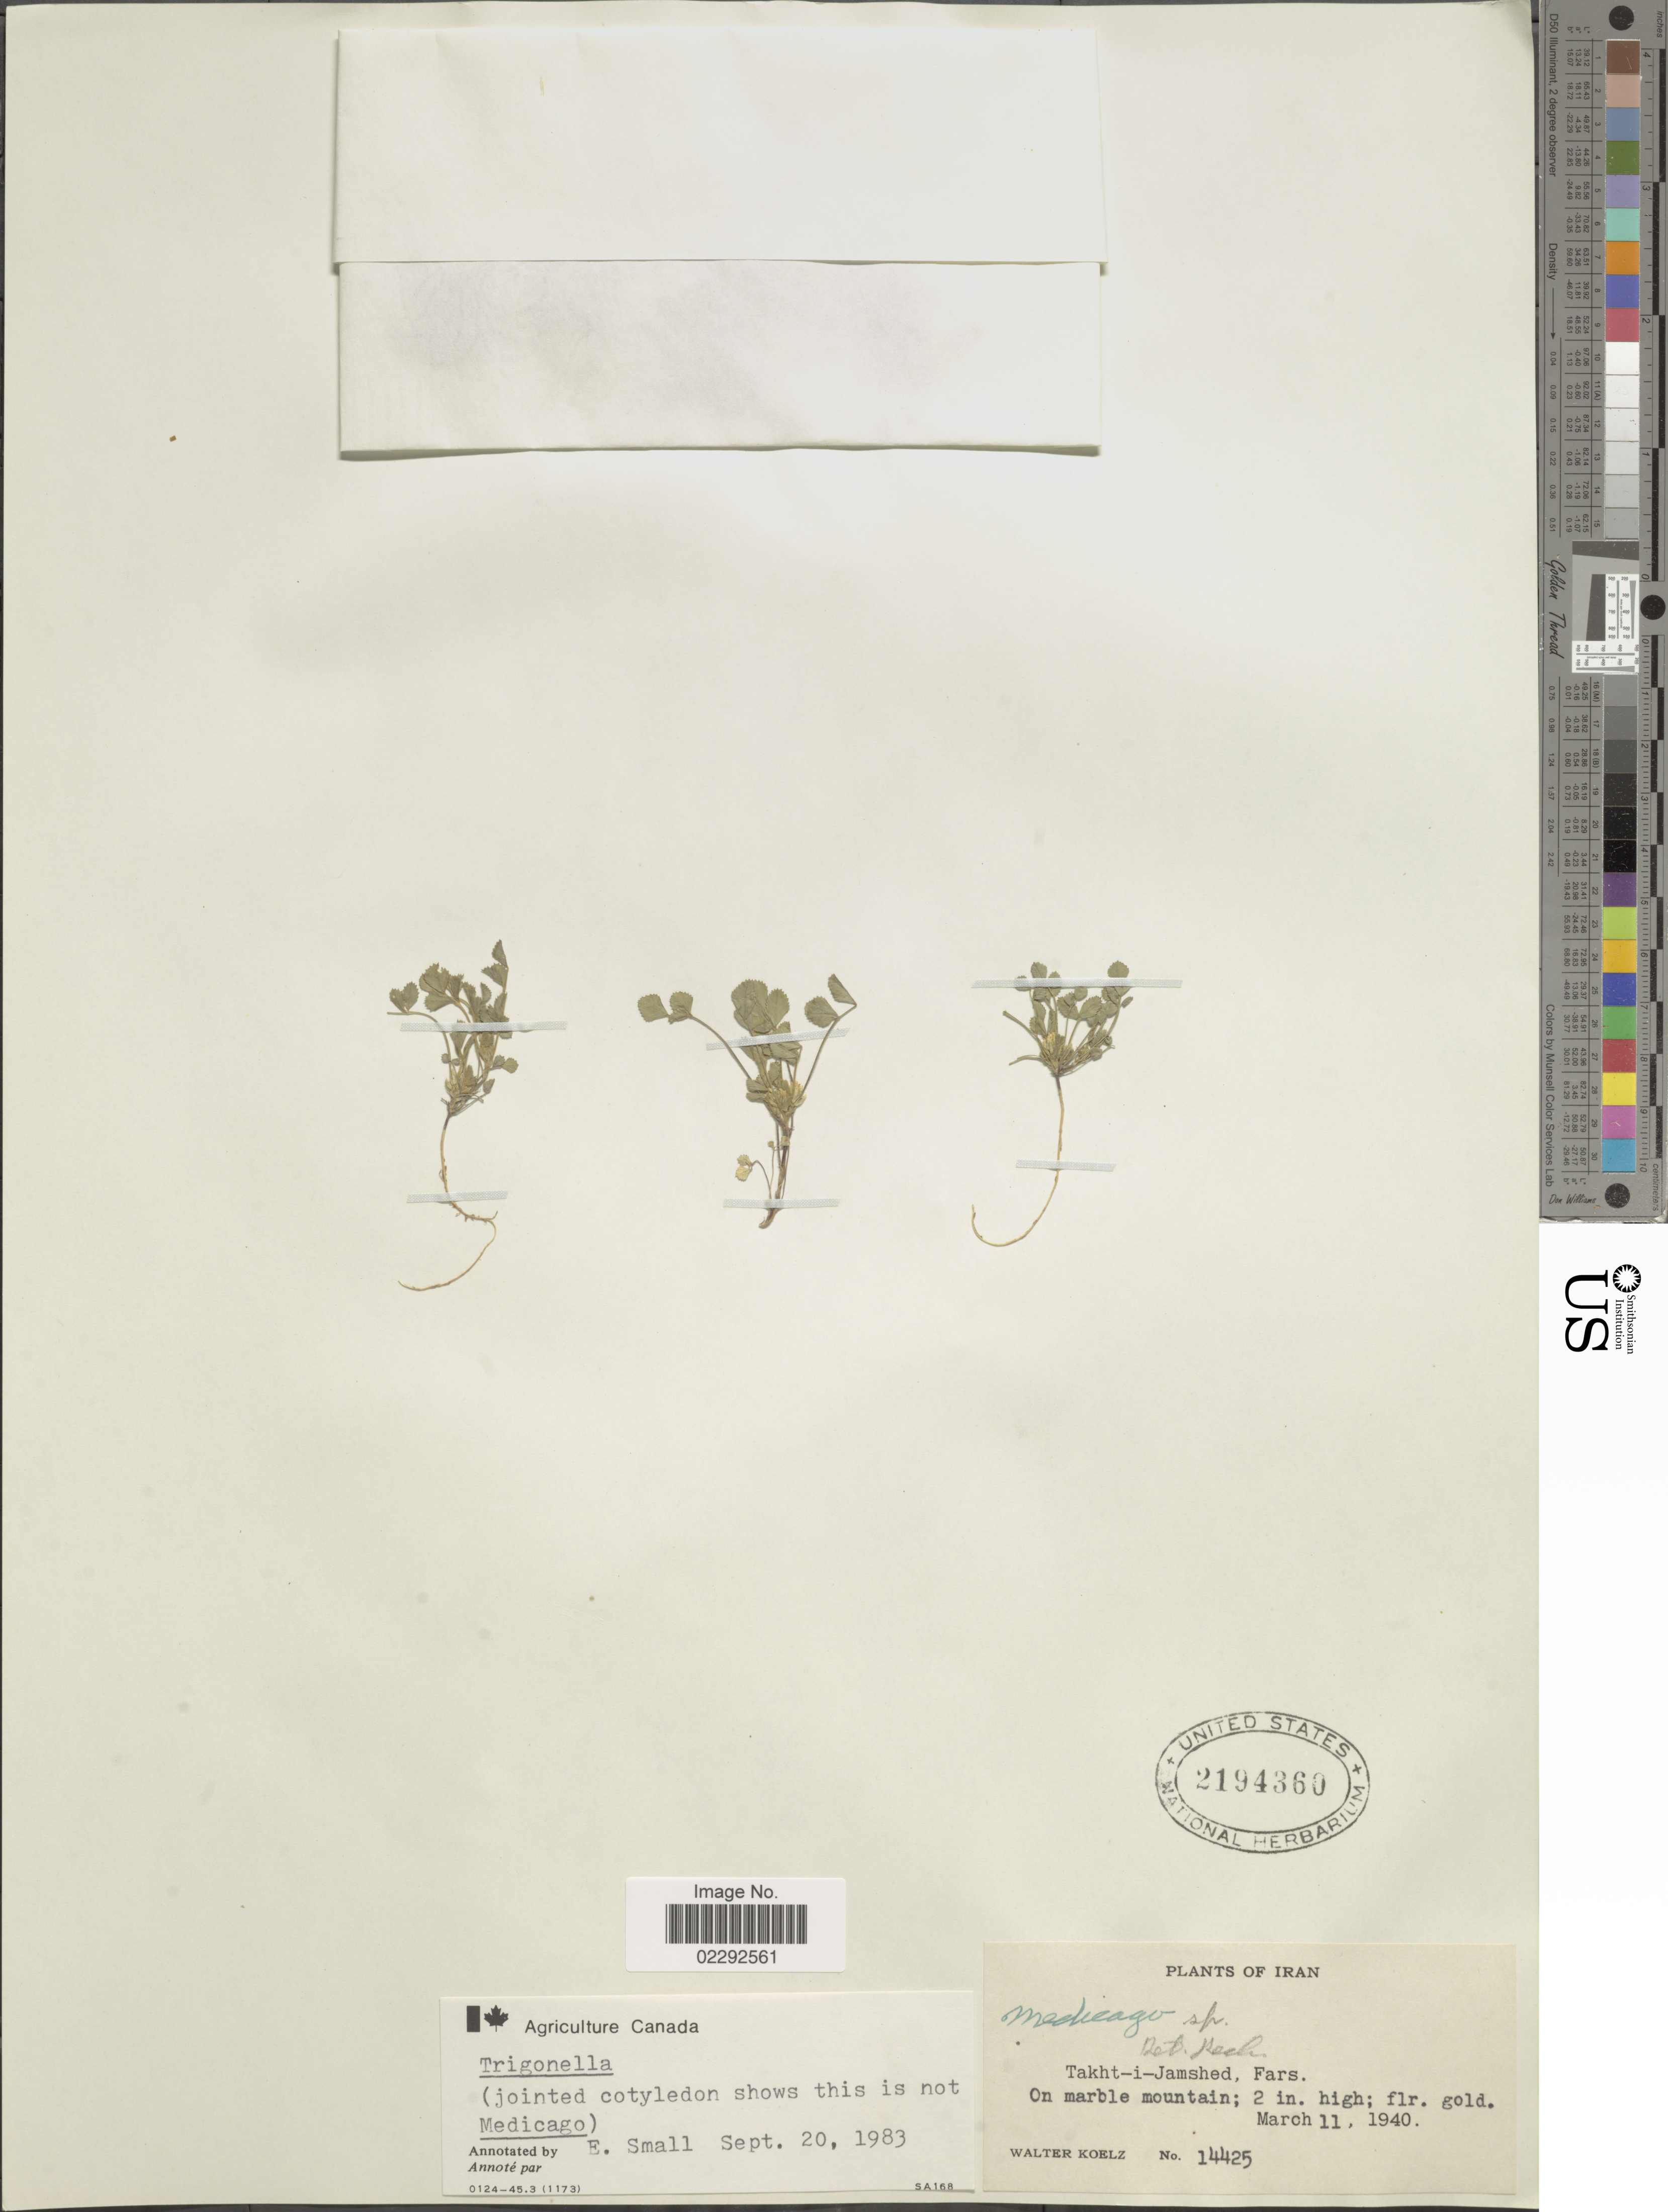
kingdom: Plantae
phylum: Tracheophyta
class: Magnoliopsida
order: Fabales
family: Fabaceae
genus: Trigonella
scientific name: Trigonella sp.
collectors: W. N. Koelz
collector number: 14425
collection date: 1940-03-11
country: Iran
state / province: Fars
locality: Takht-i-Jamshed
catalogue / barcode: US 2194360